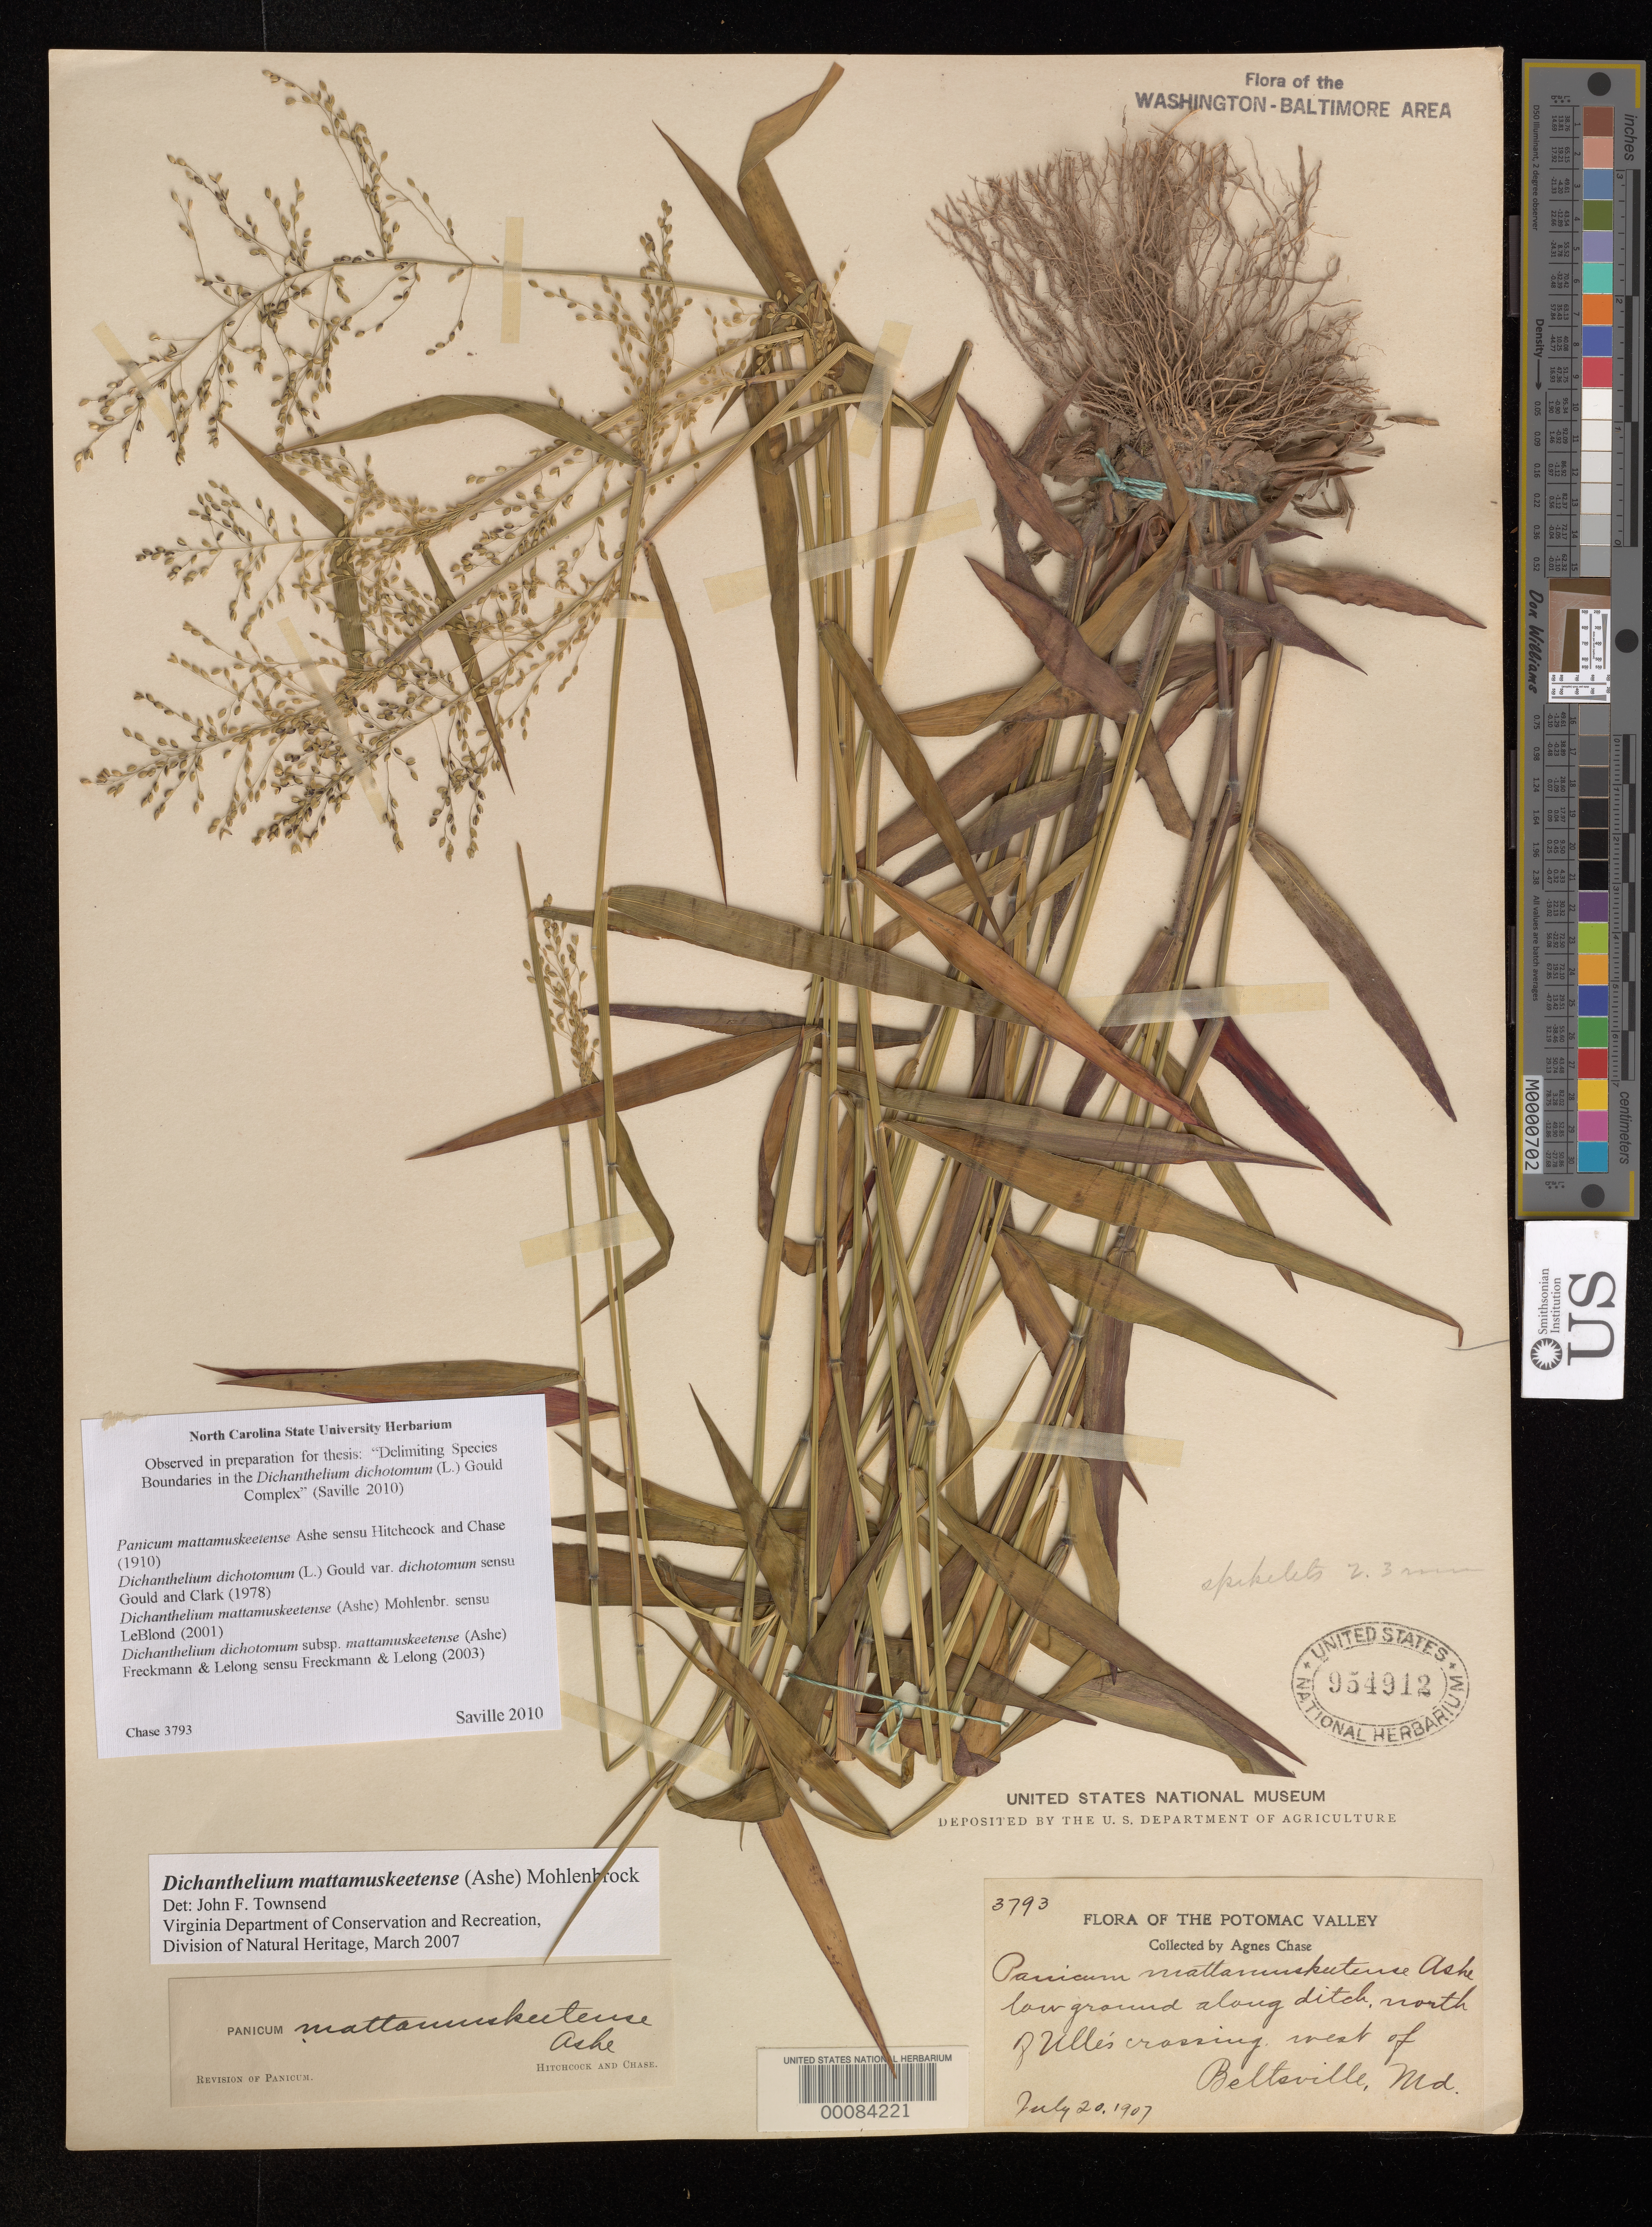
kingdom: Plantae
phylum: Tracheophyta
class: Liliopsida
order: Poales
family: Poaceae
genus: Dichanthelium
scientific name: Dichanthelium mattamuskeetense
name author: (Ashe) Mohlenbr.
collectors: A. Chase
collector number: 3793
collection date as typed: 20 Jul 1907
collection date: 1907-07-20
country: United States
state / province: Maryland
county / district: Prince George's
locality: W of Beltsville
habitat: Low ground along ditch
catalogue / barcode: US 954912